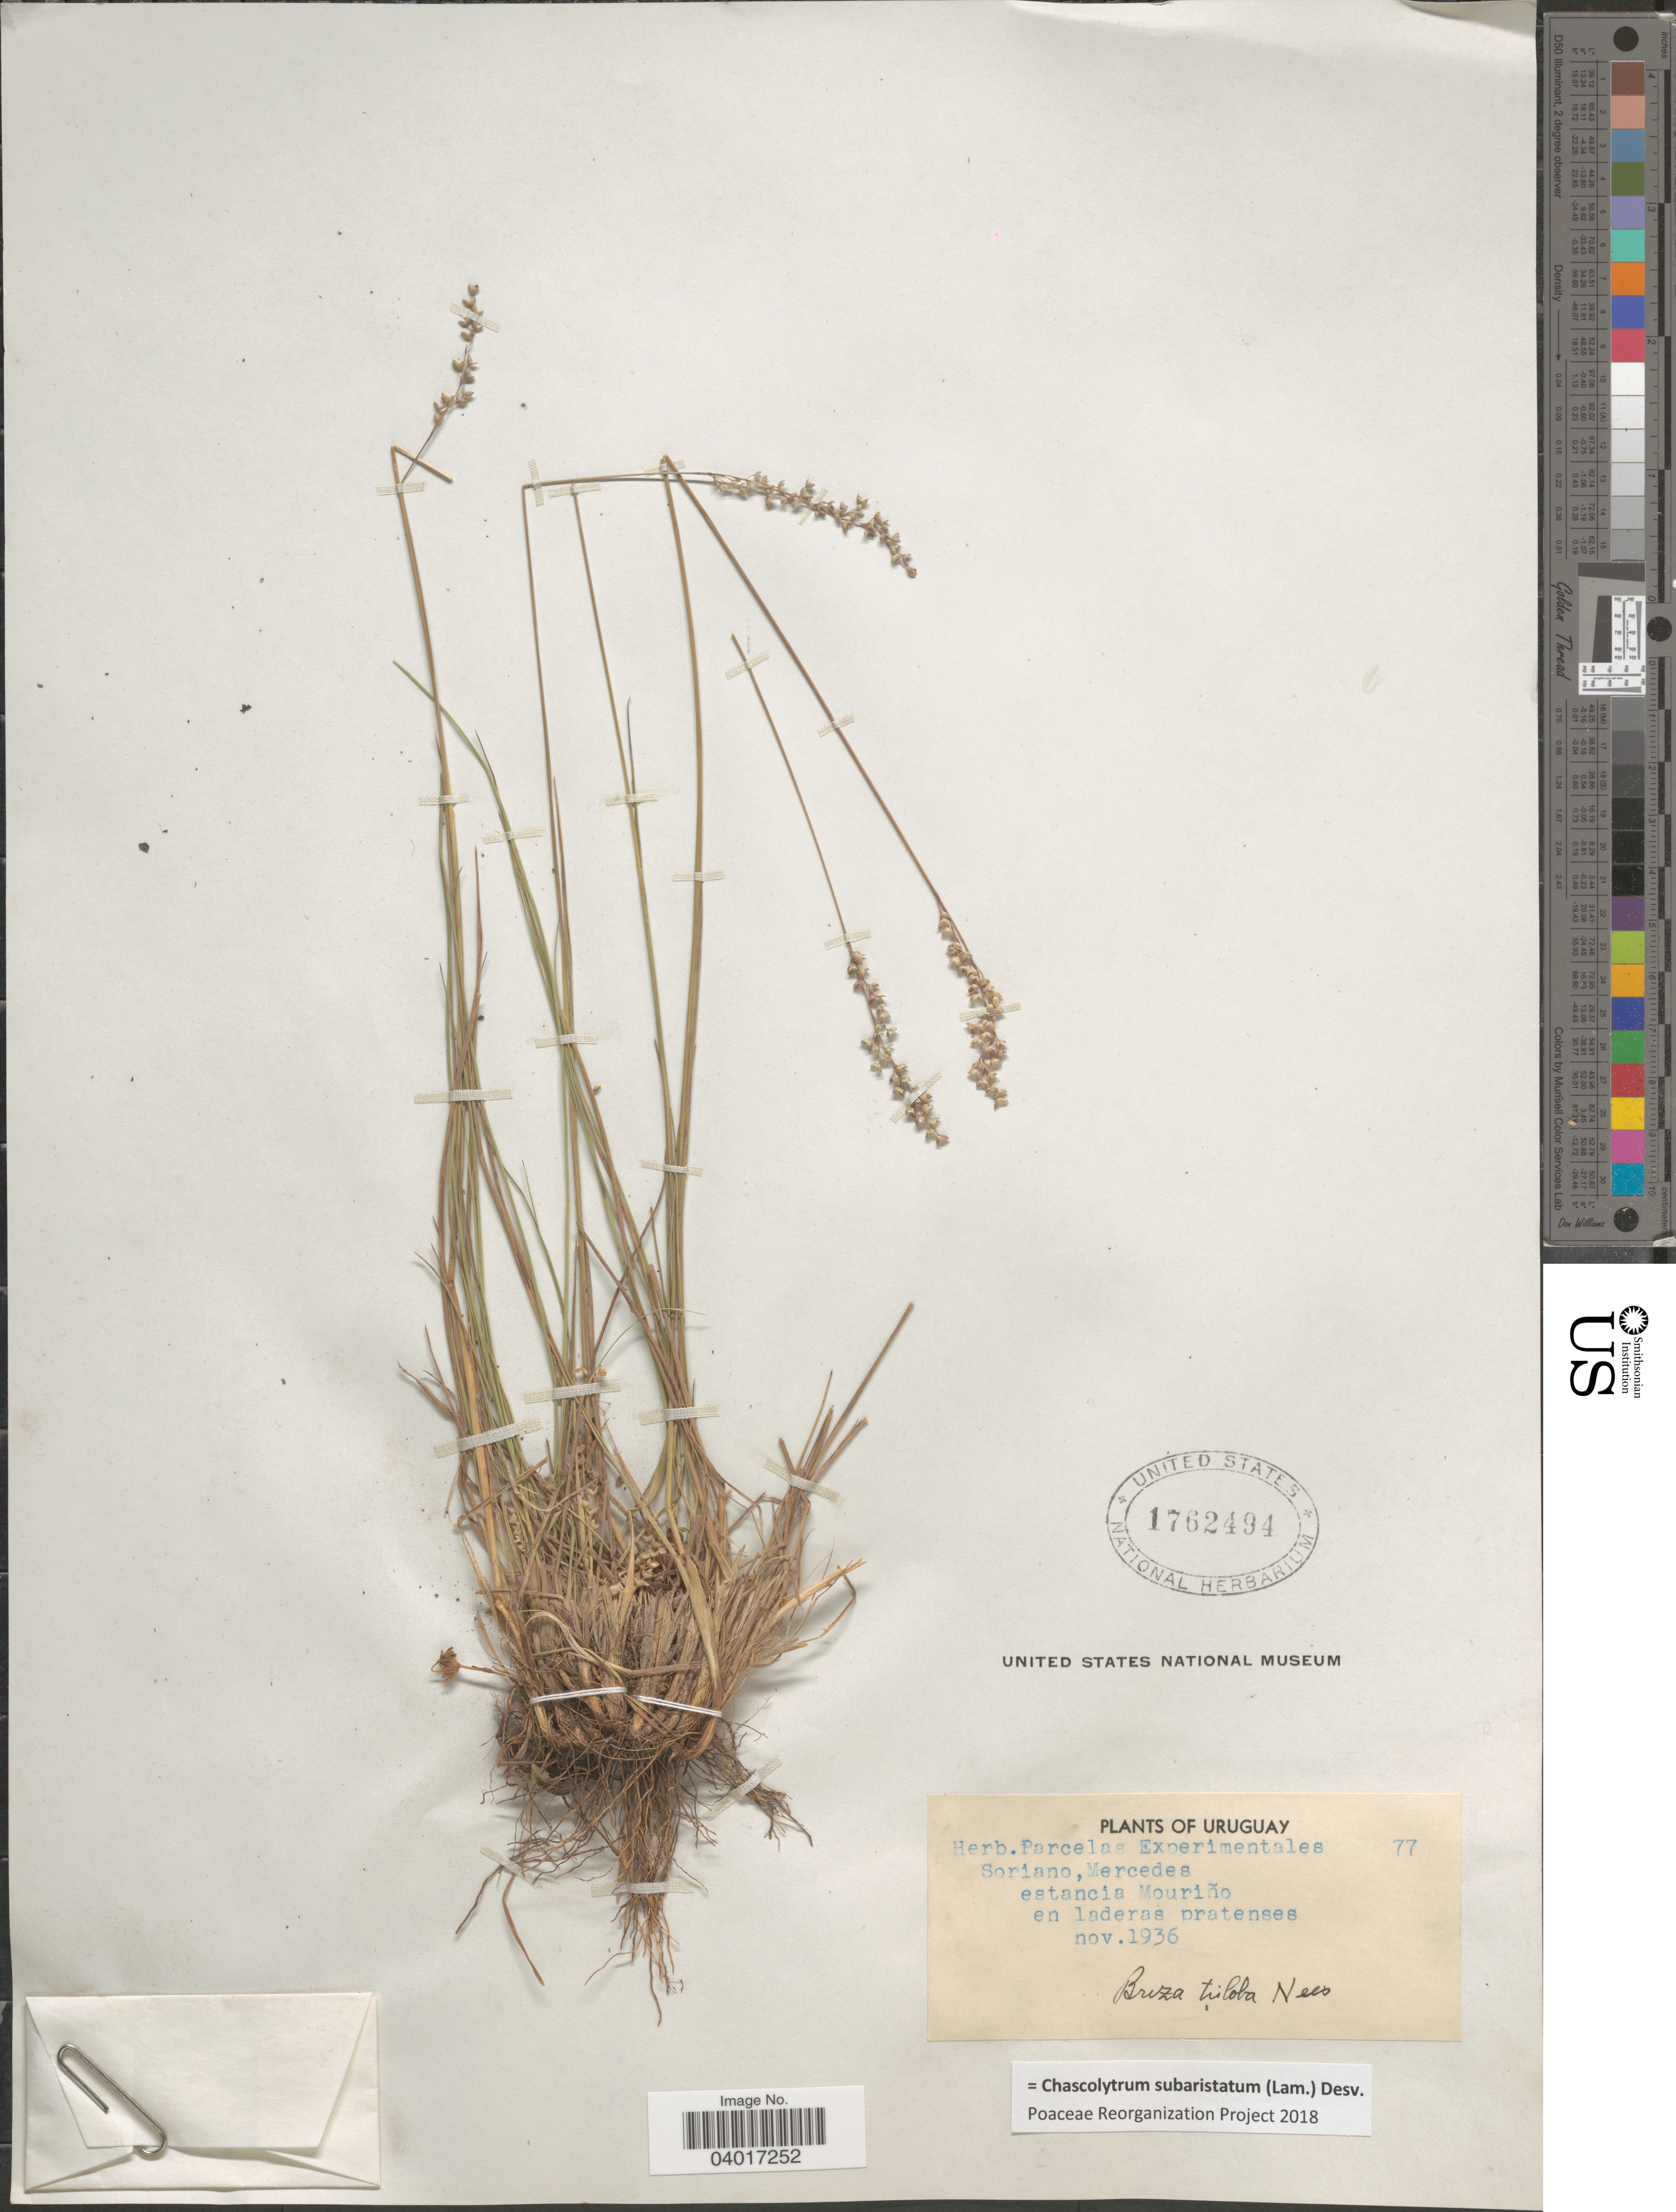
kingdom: Plantae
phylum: Tracheophyta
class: Liliopsida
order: Poales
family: Poaceae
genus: Chascolytrum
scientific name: Chascolytrum subaristatum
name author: (Lam.) Desv.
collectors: ex herb. Parcelas Experimentales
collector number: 77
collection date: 1936-11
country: Uruguay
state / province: Soriano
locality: Mercedes estancia Mouriño en laderas pratenses.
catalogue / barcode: US 1762494